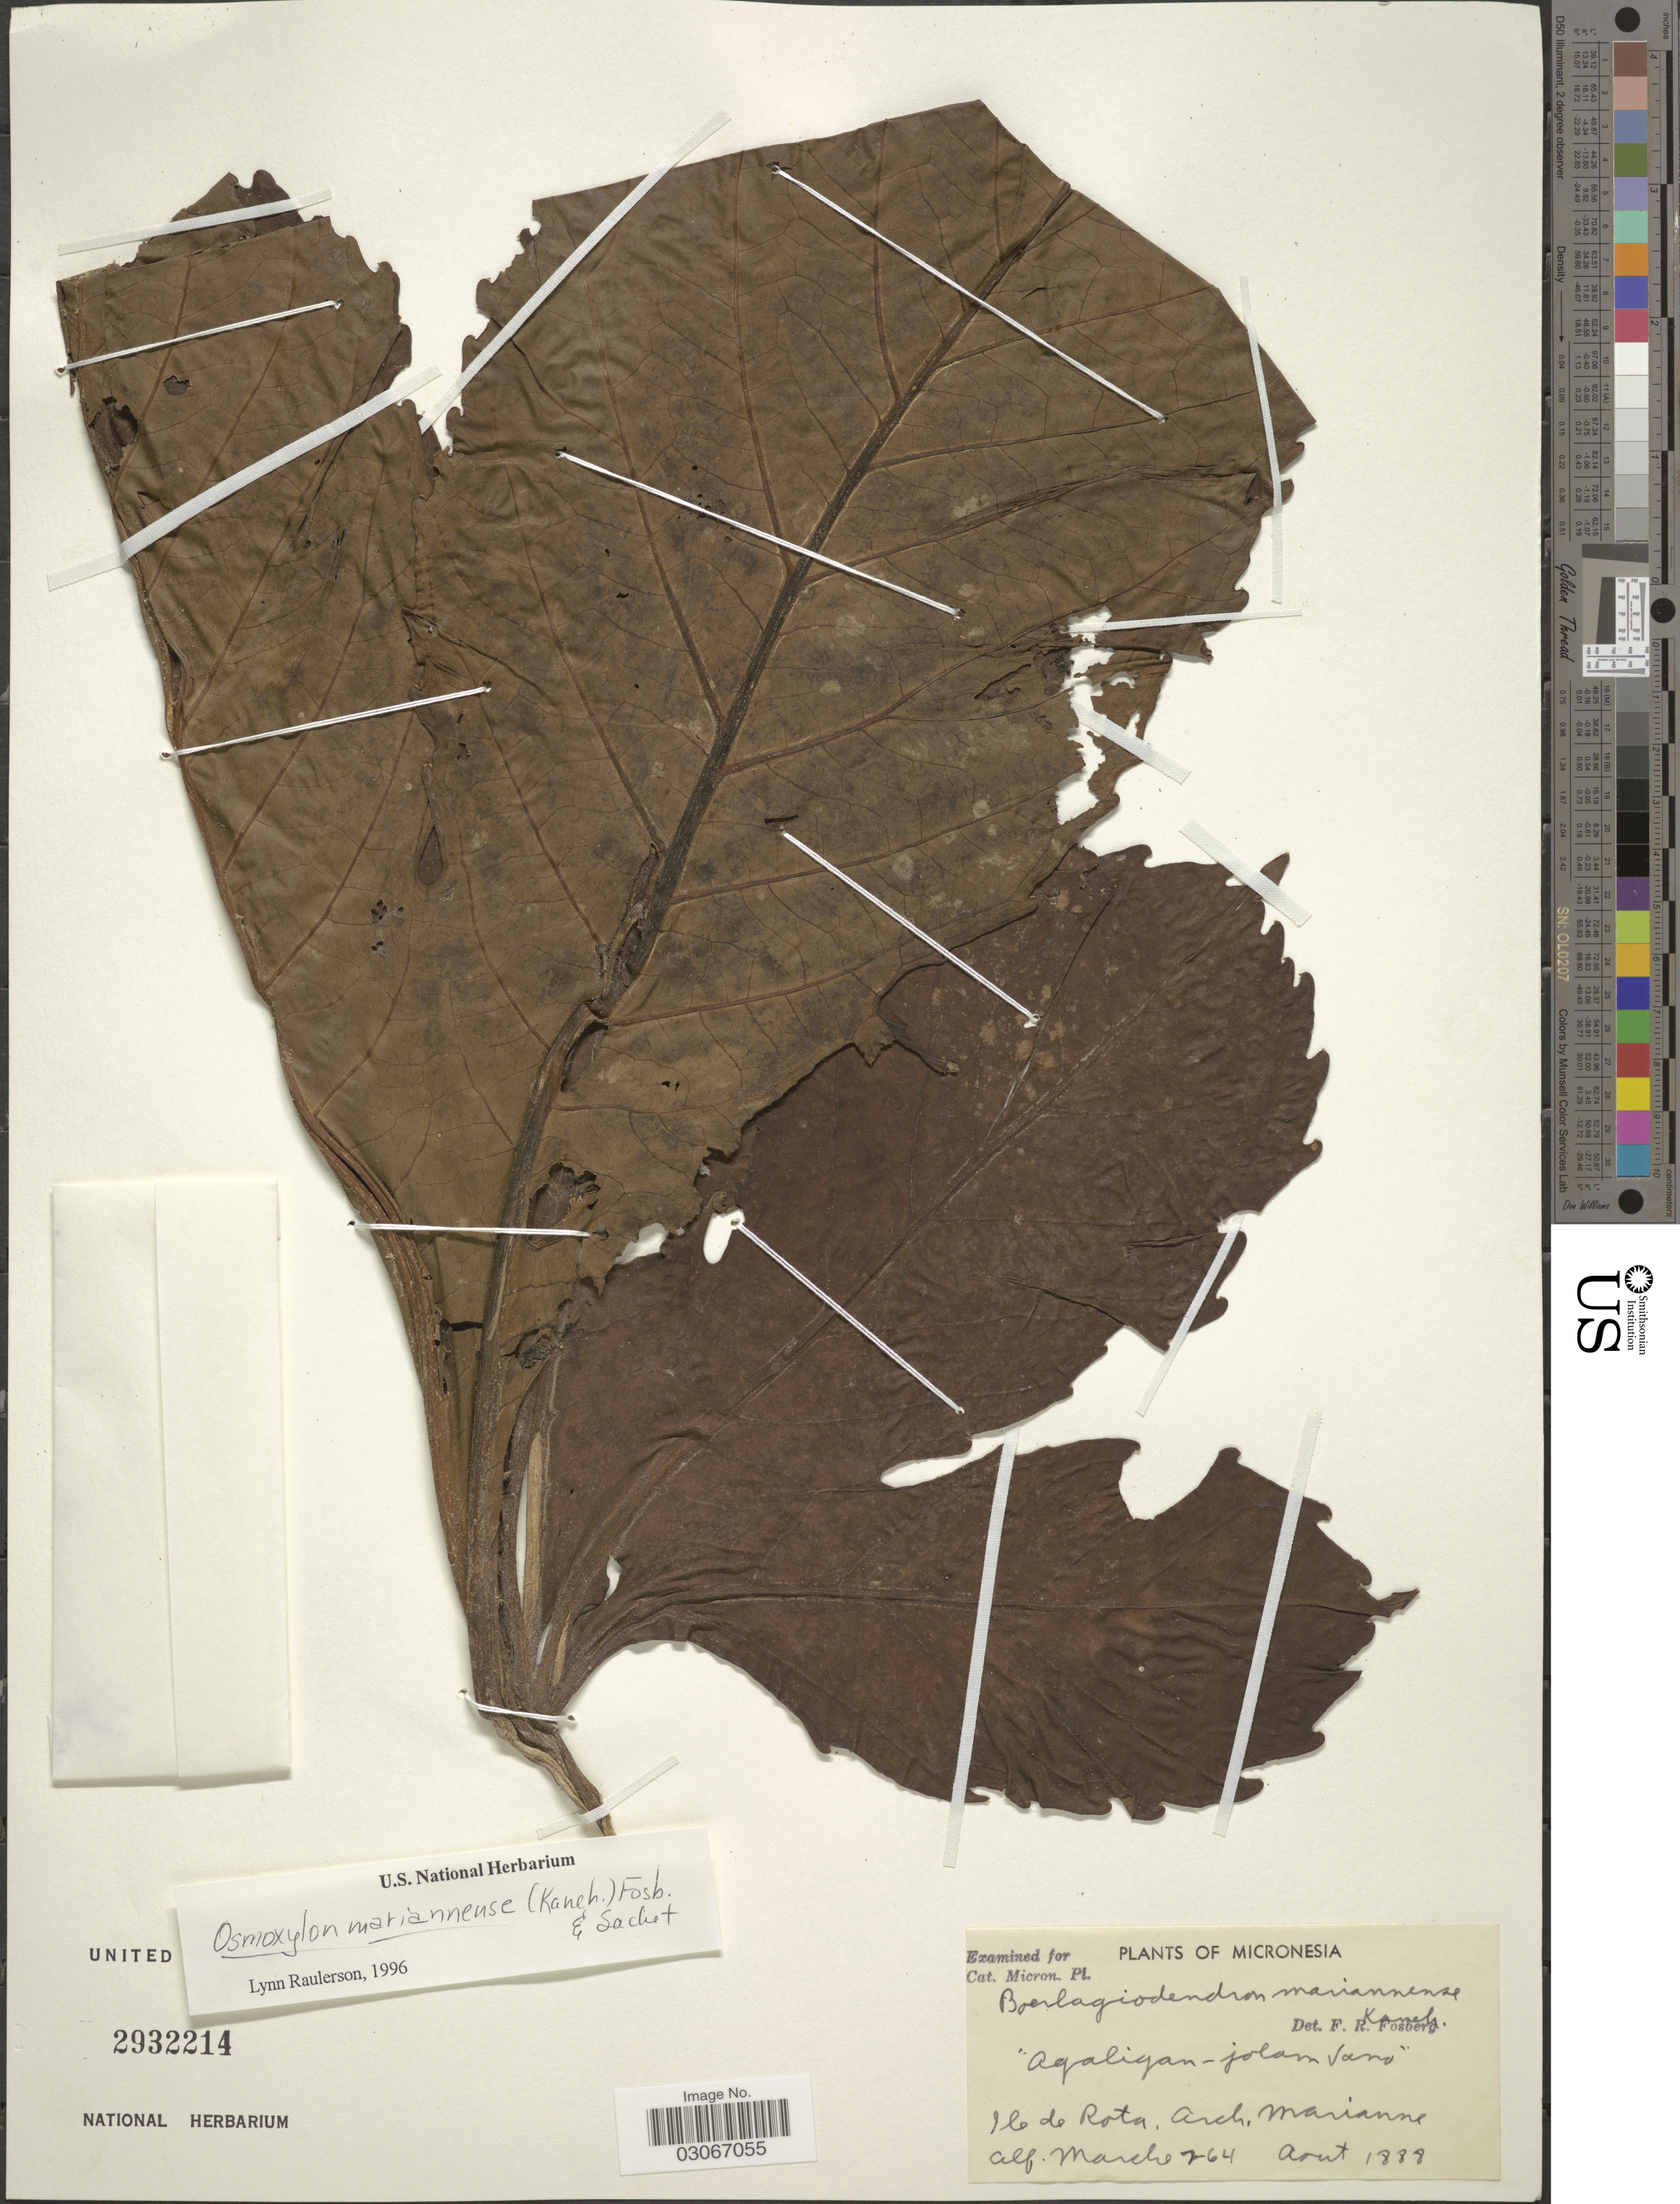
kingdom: Plantae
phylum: Tracheophyta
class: Magnoliopsida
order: Apiales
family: Araliaceae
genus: Osmoxylon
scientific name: Osmoxylon mariannense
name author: (Kaneh.) Fosberg & Sachet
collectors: A. Marche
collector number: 264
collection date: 1888-08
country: Northern Mariana Islands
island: Rota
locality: Ile de Rota, Arch. Marianne.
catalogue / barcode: US 2932214